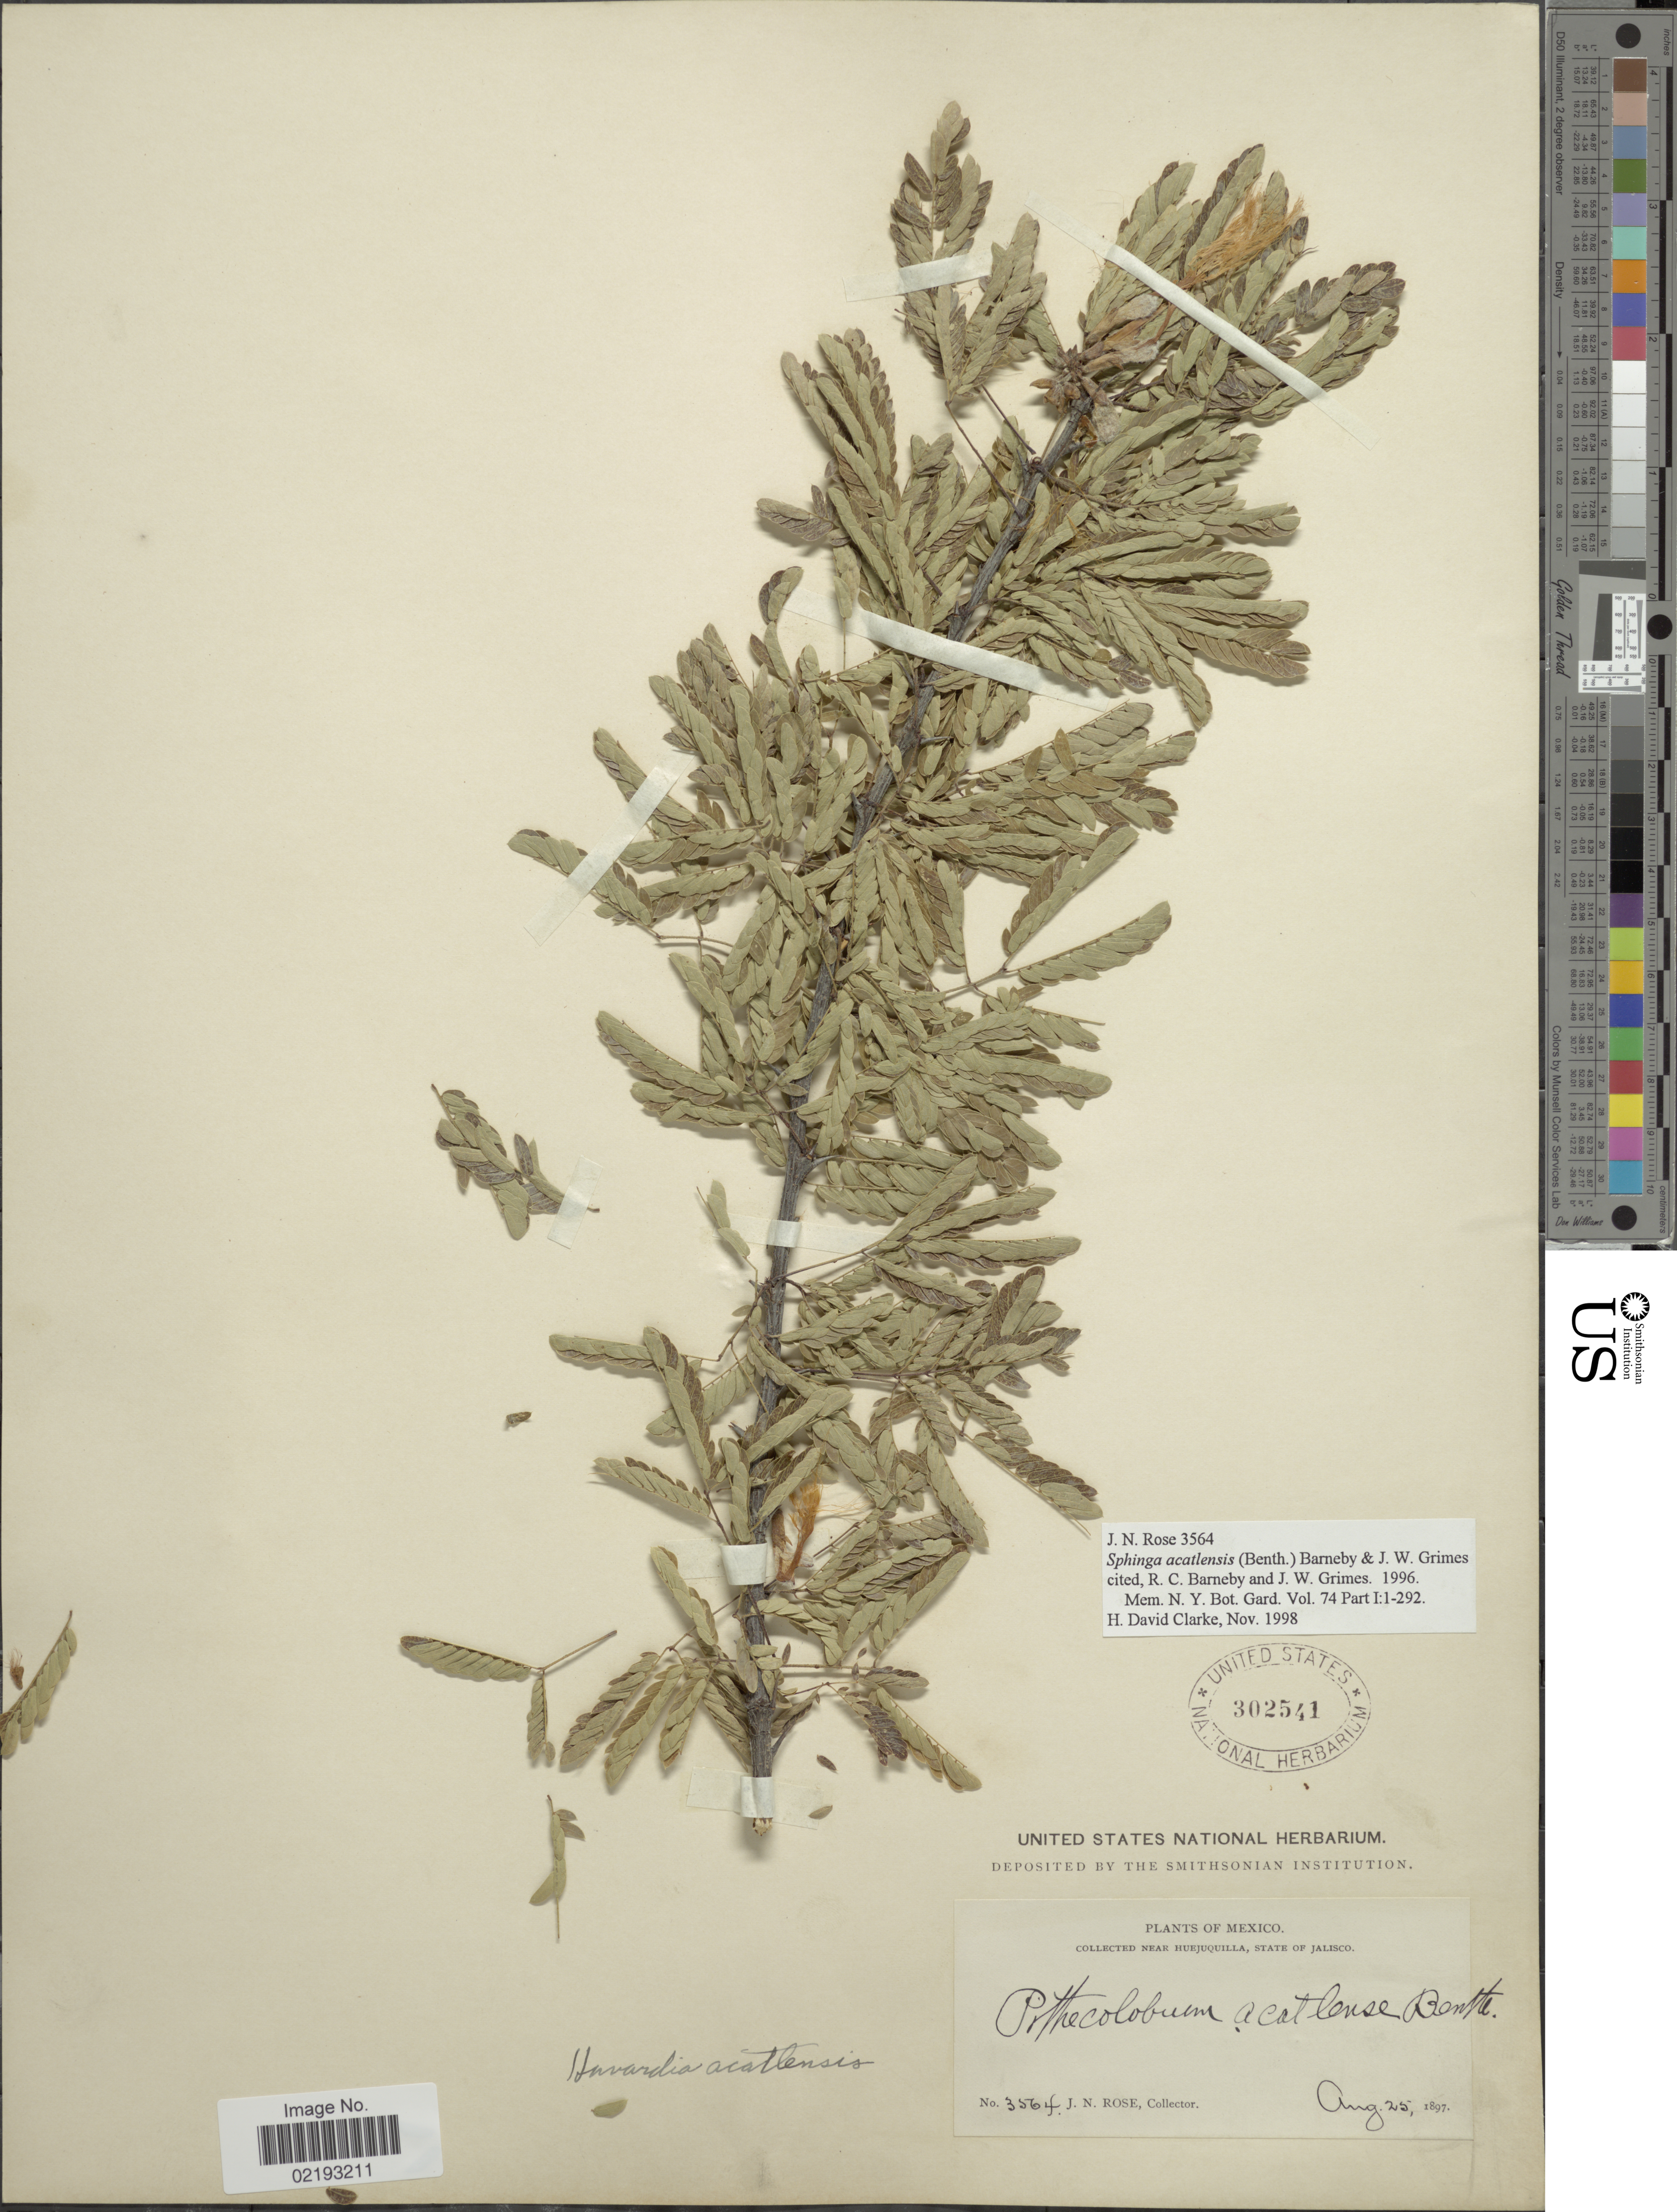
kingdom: Plantae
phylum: Tracheophyta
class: Magnoliopsida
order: Fabales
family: Fabaceae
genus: Sphinga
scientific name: Sphinga acatlensis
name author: (Benth.) Barneby & J.W. Grimes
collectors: J. N. Rose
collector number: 3564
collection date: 1897-08-25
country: Mexico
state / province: Jalisco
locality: Near Huejuquilla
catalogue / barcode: US 302541